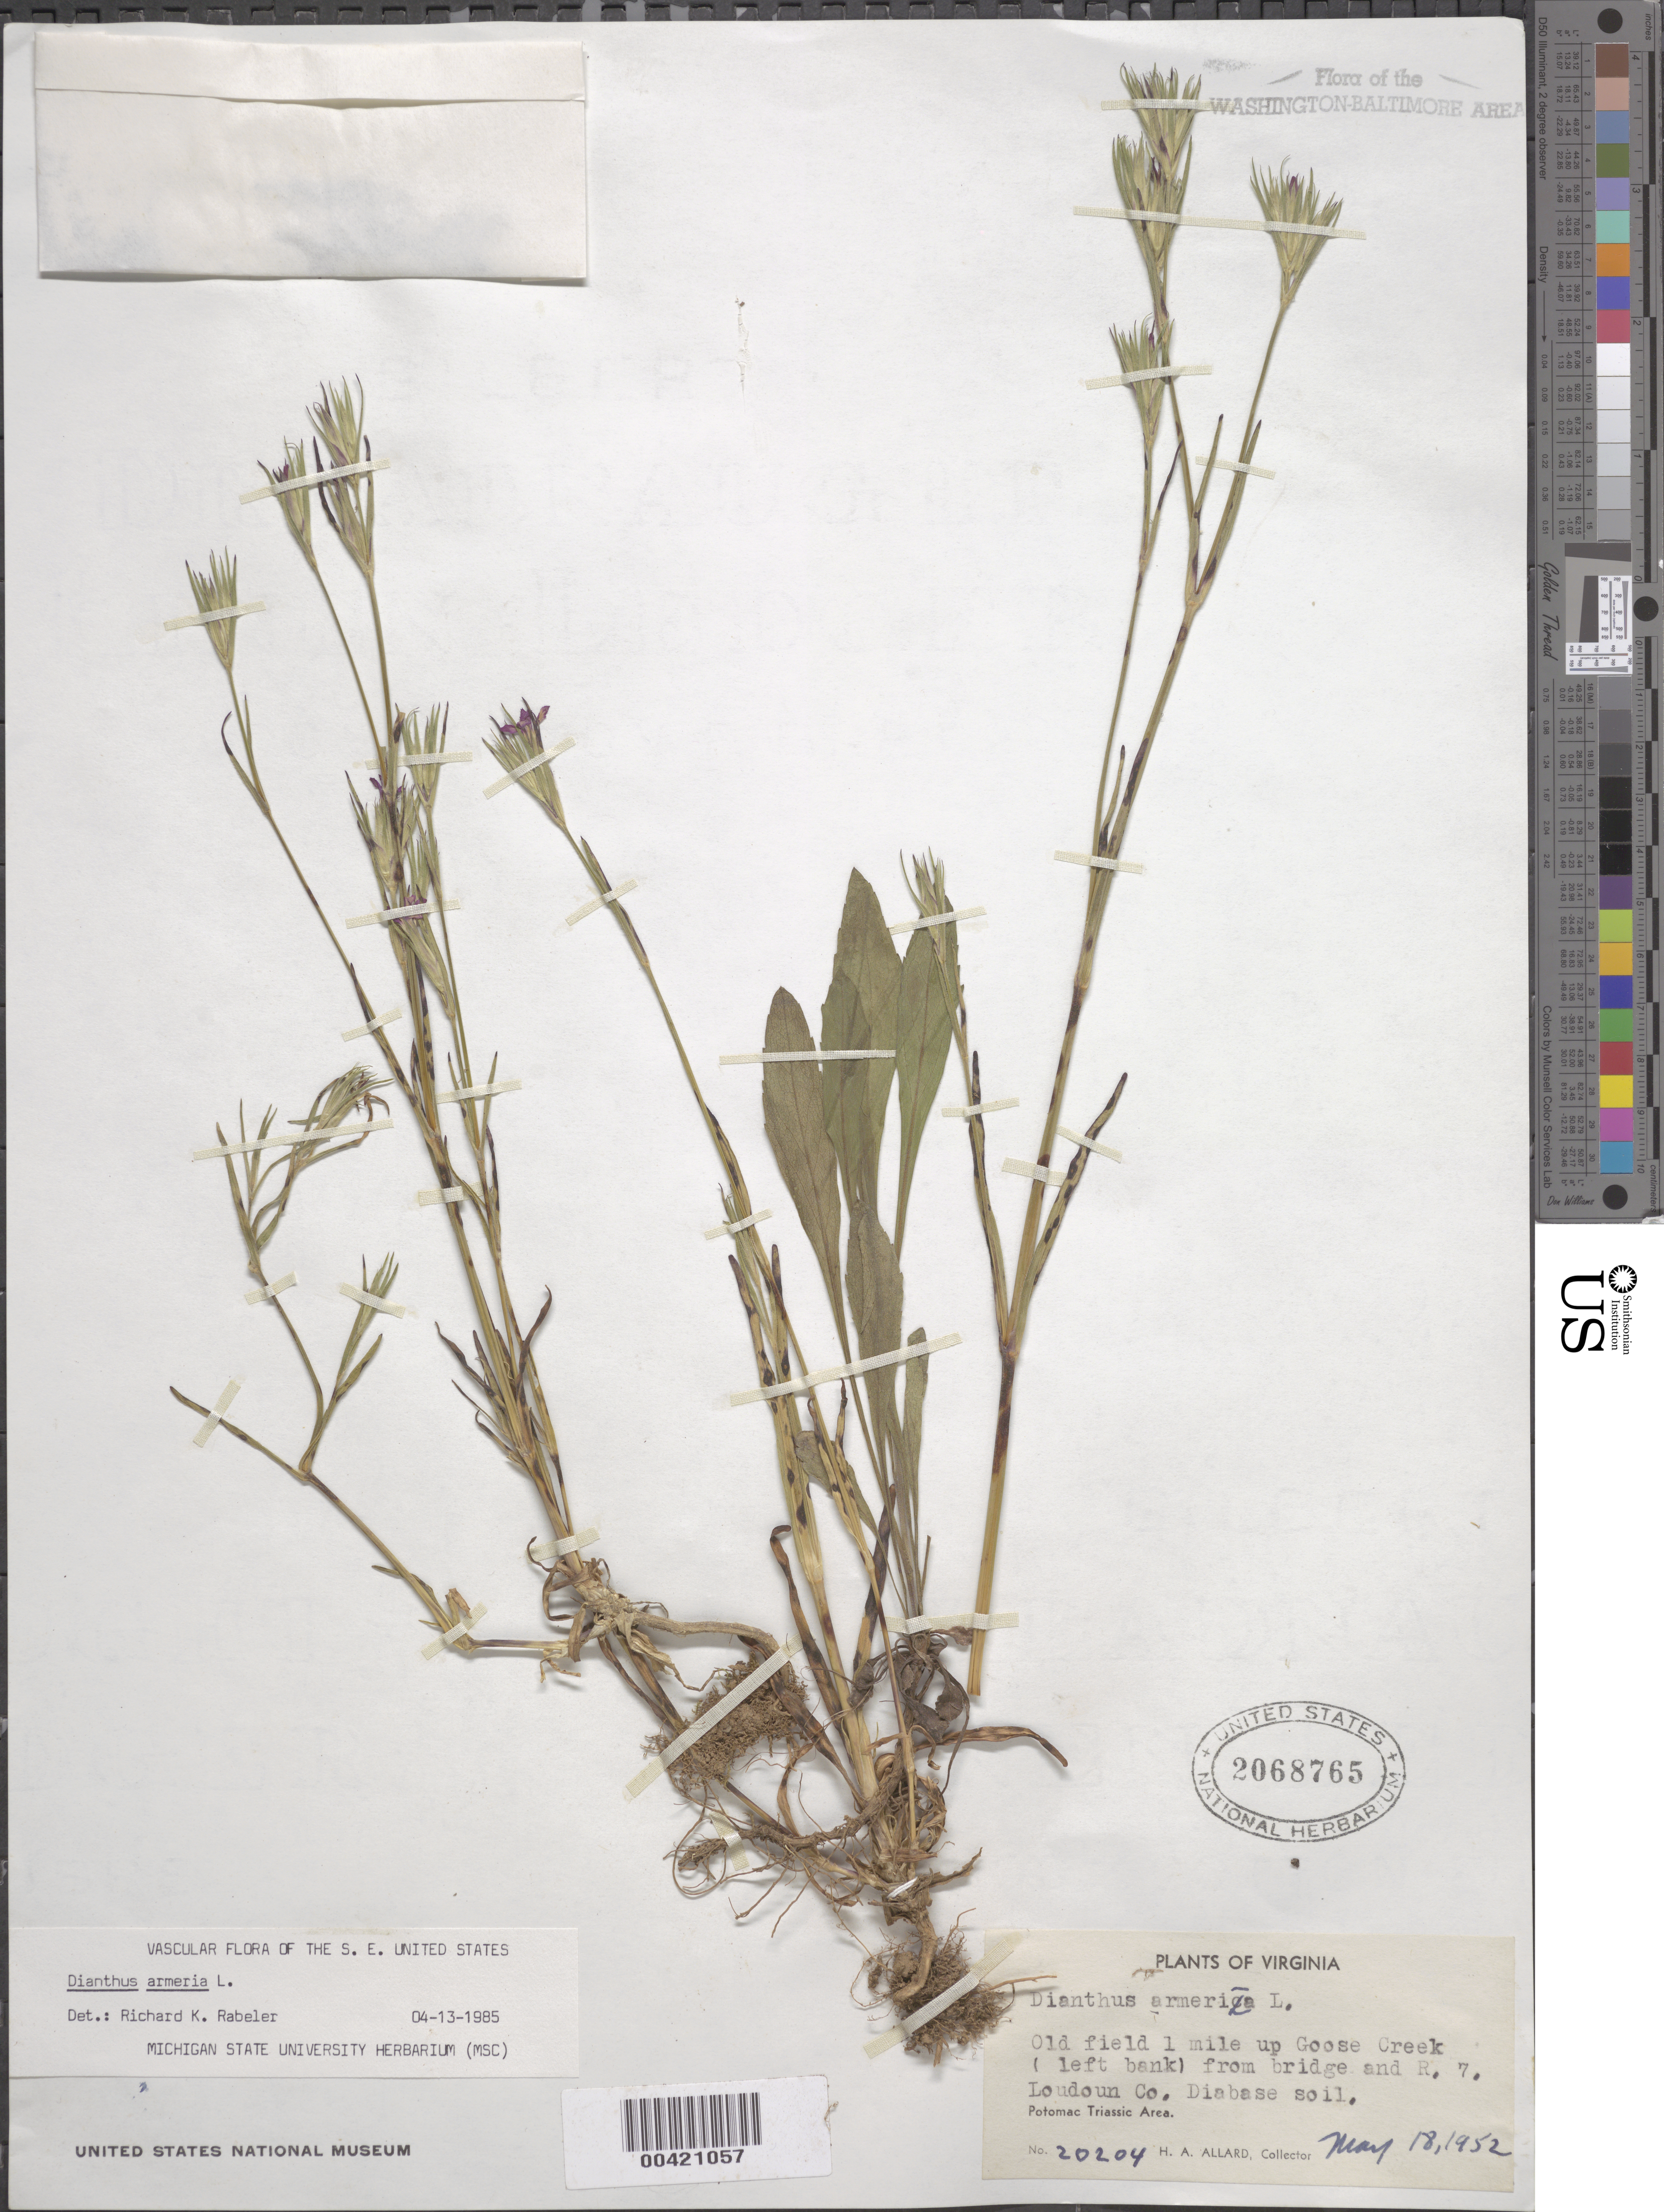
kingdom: Plantae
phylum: Tracheophyta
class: Magnoliopsida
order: Caryophyllales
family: Caryophyllaceae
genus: Dianthus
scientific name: Dianthus armeria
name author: L.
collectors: H. A. Allard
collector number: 20204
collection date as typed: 18 May 1952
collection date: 1952-05-18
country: United States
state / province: Virginia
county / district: Loudoun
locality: Upstream from Route 7 on Goose Creek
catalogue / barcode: US 2068765